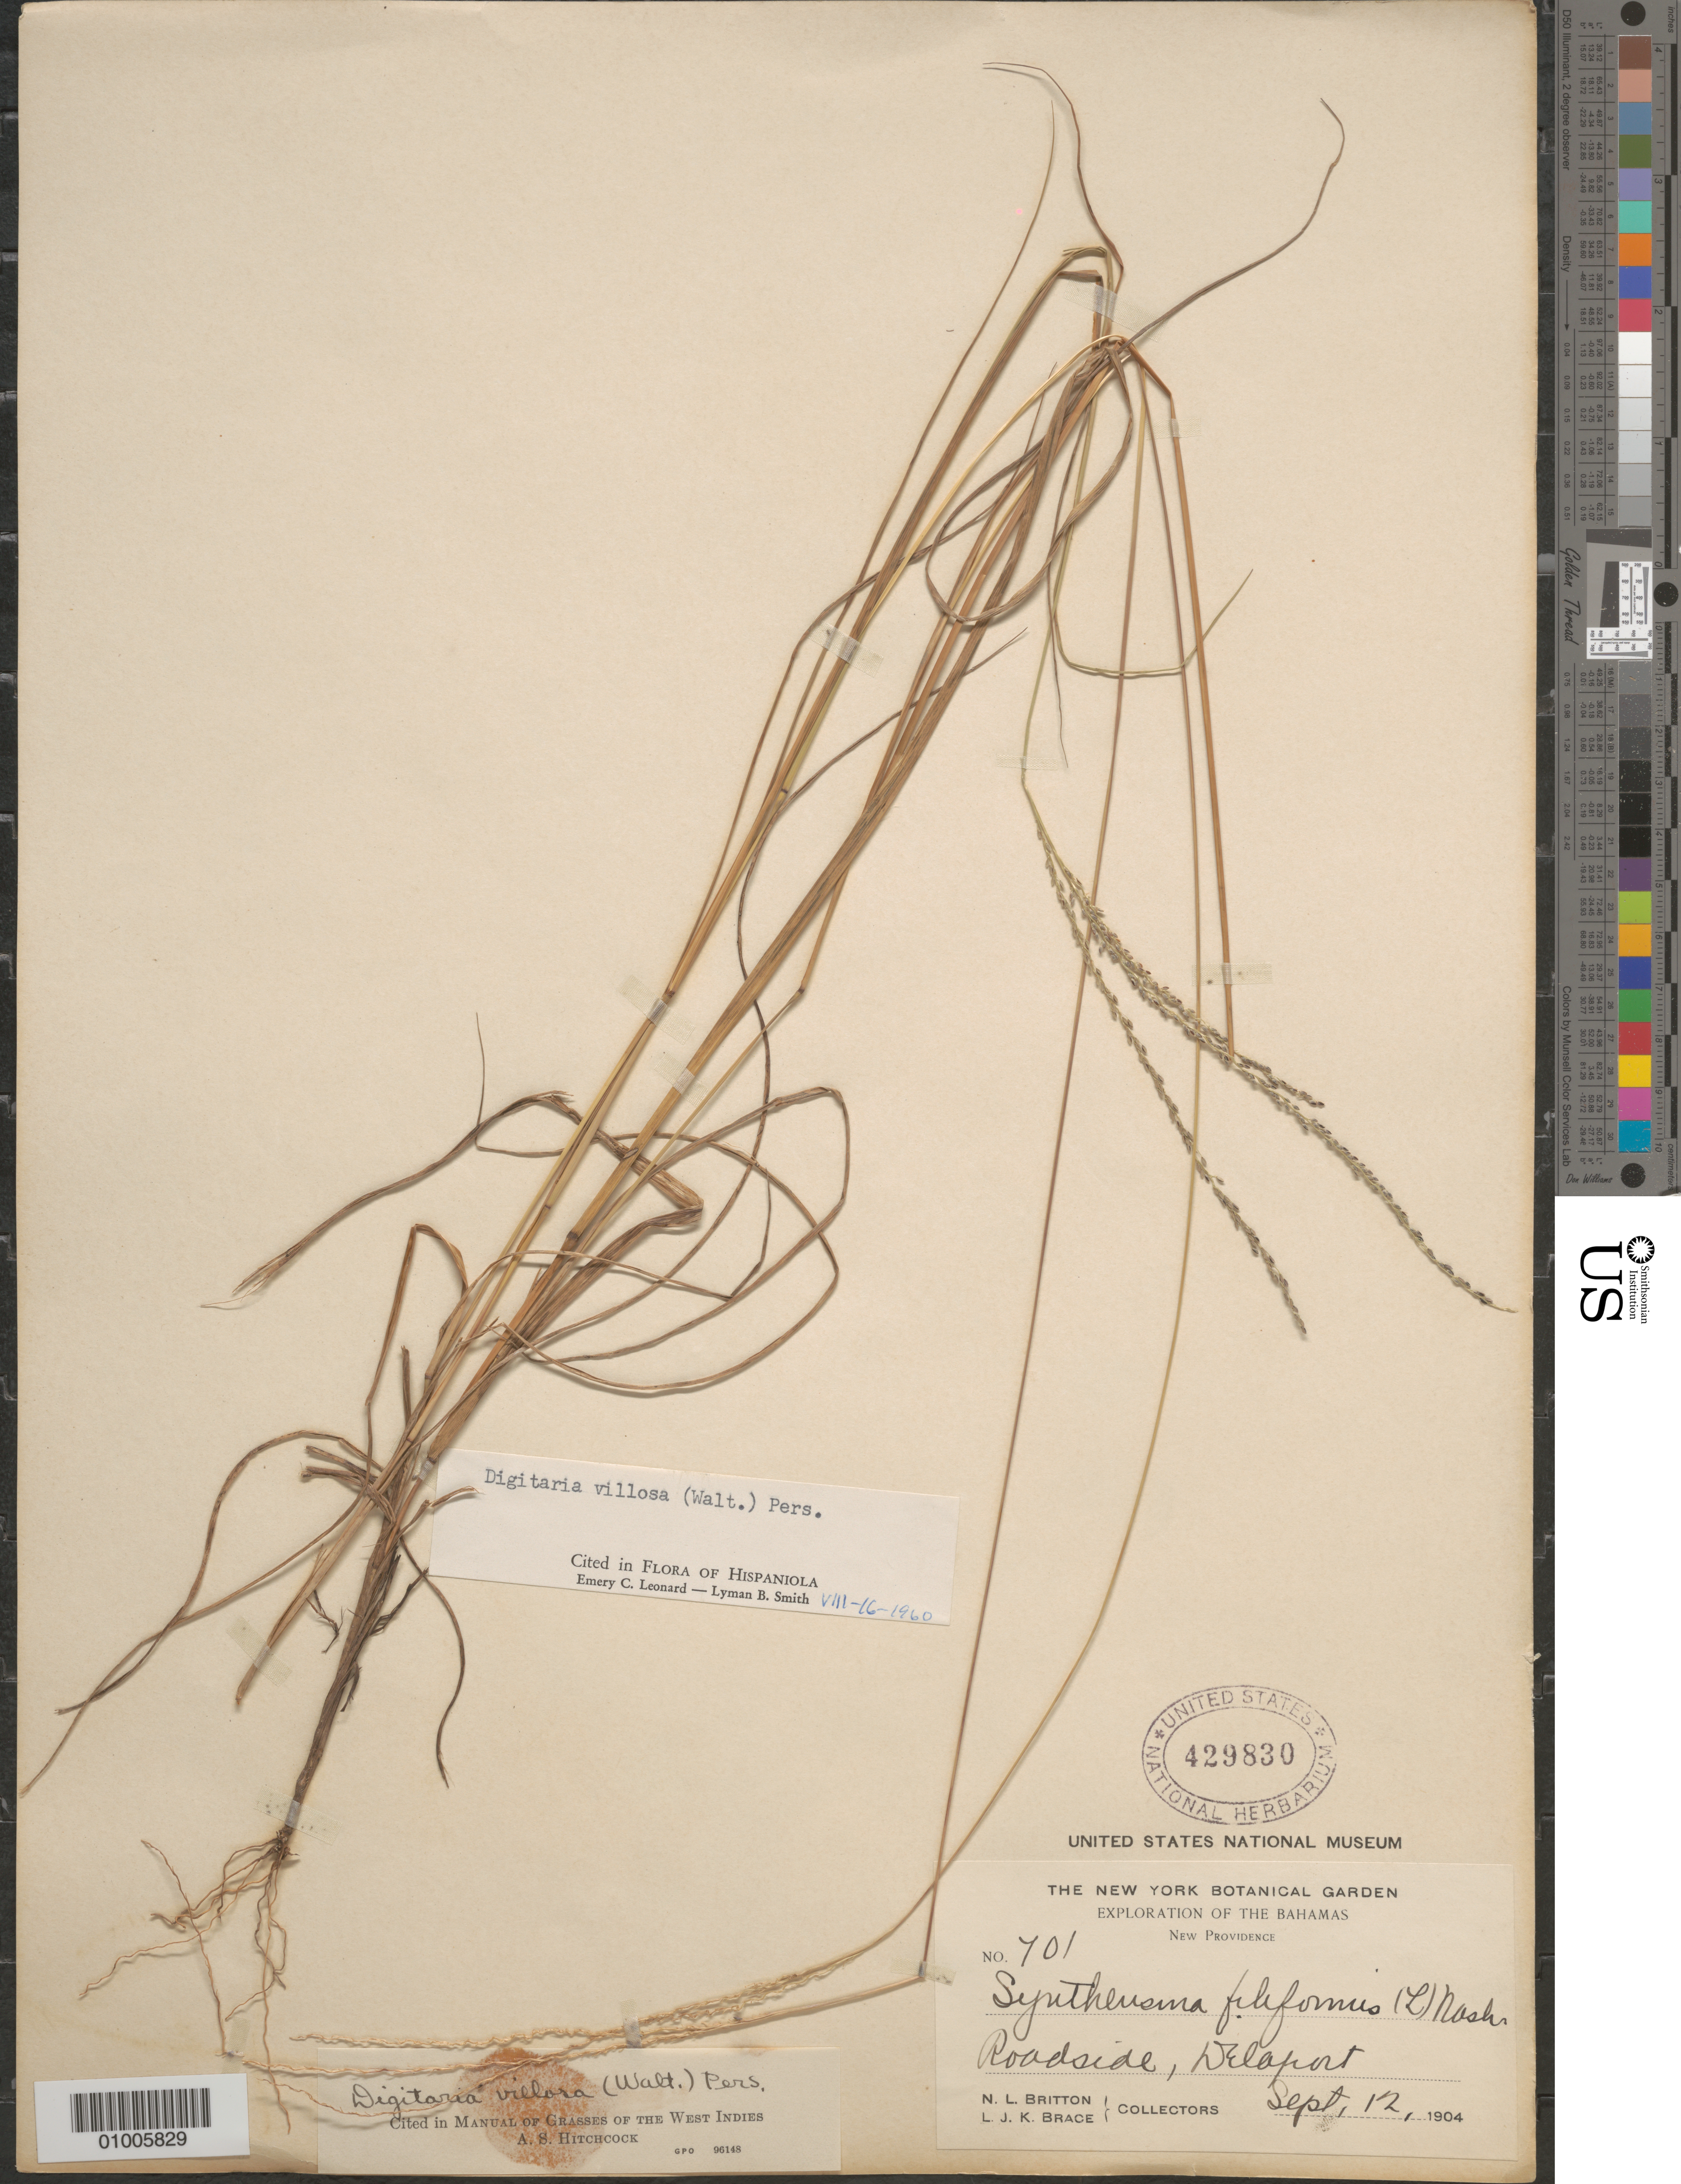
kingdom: Plantae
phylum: Tracheophyta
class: Liliopsida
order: Poales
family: Poaceae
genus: Digitaria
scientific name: Digitaria villosa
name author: (Walter) Pers.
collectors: N. Britton & L. J. K. Brace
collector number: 701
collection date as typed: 12 Sep 1904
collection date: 1904-09-12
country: Bahamas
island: New Providence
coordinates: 0 N, 0 E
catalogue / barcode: US 429830